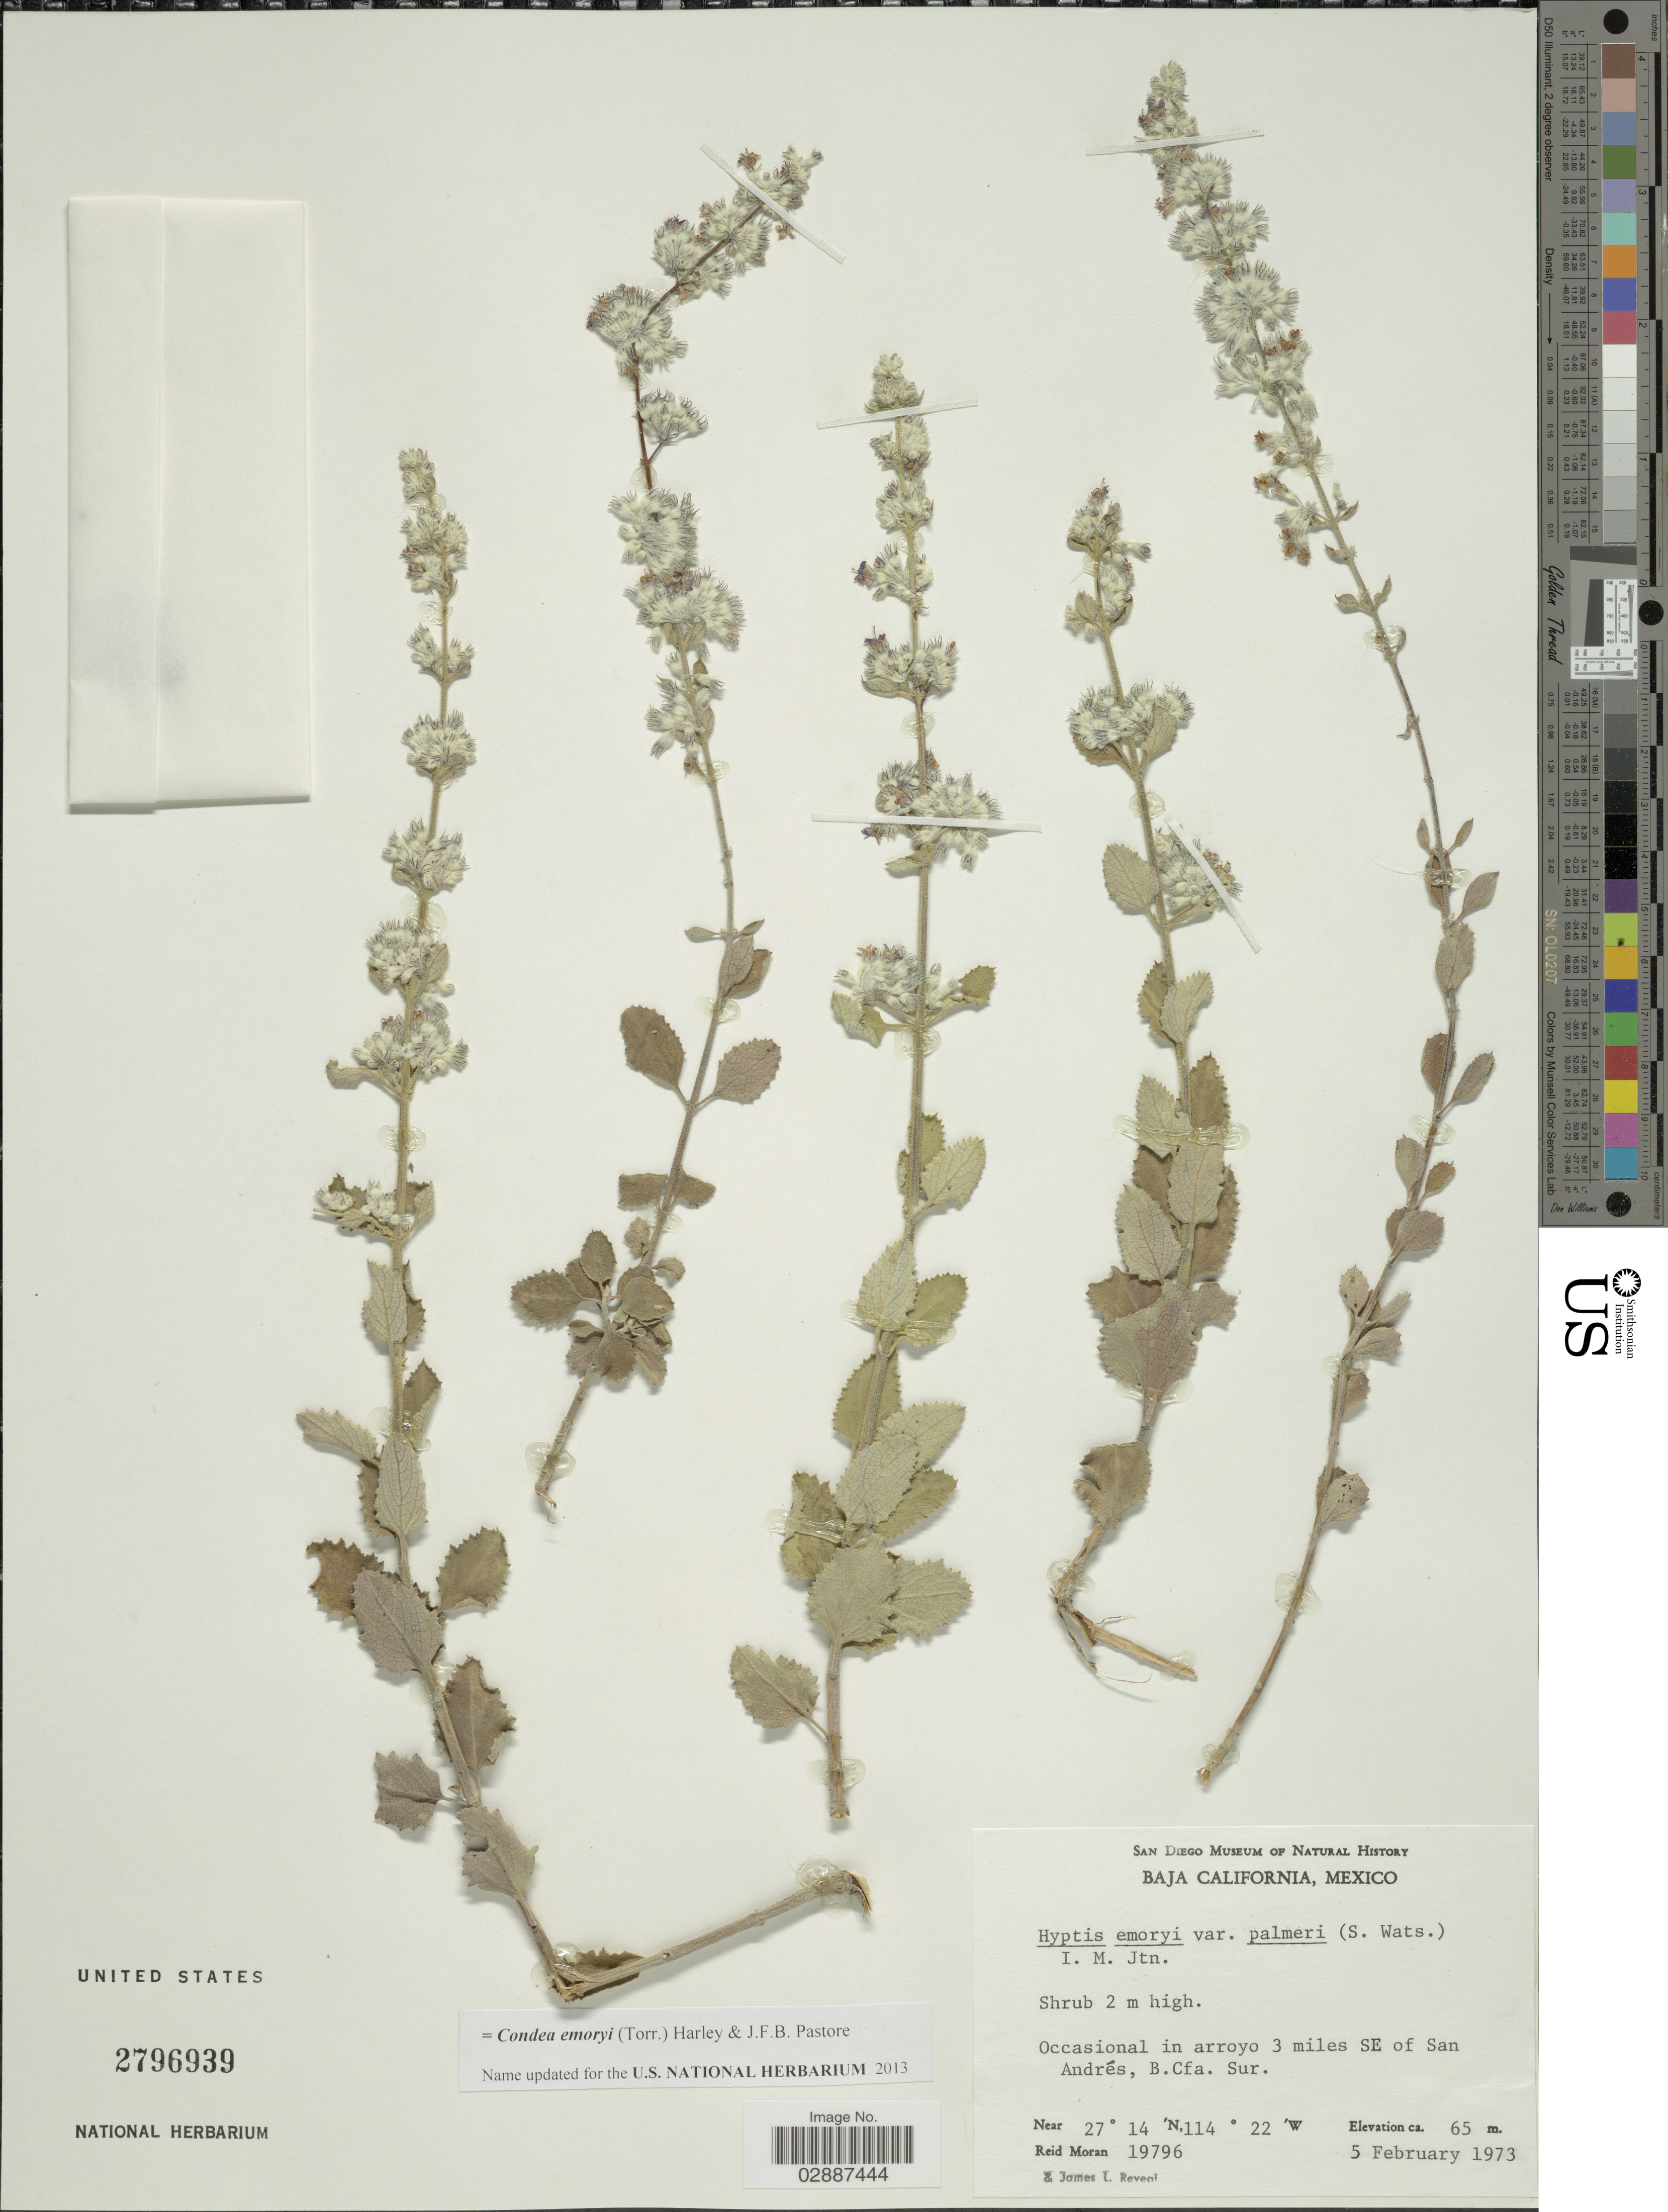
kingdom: Plantae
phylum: Tracheophyta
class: Magnoliopsida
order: Lamiales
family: Lamiaceae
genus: Condea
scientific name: Condea emoryi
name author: (Torr.) Harley & J.F.B. Pastore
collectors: R. Moran & J. L. Reveal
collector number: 19796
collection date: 1973-02-05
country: Mexico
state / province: Baja California Sur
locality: Occasional in arroyo 3 miles SE of San Andrés, B.Cfa. Sur.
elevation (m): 65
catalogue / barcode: US 2796939